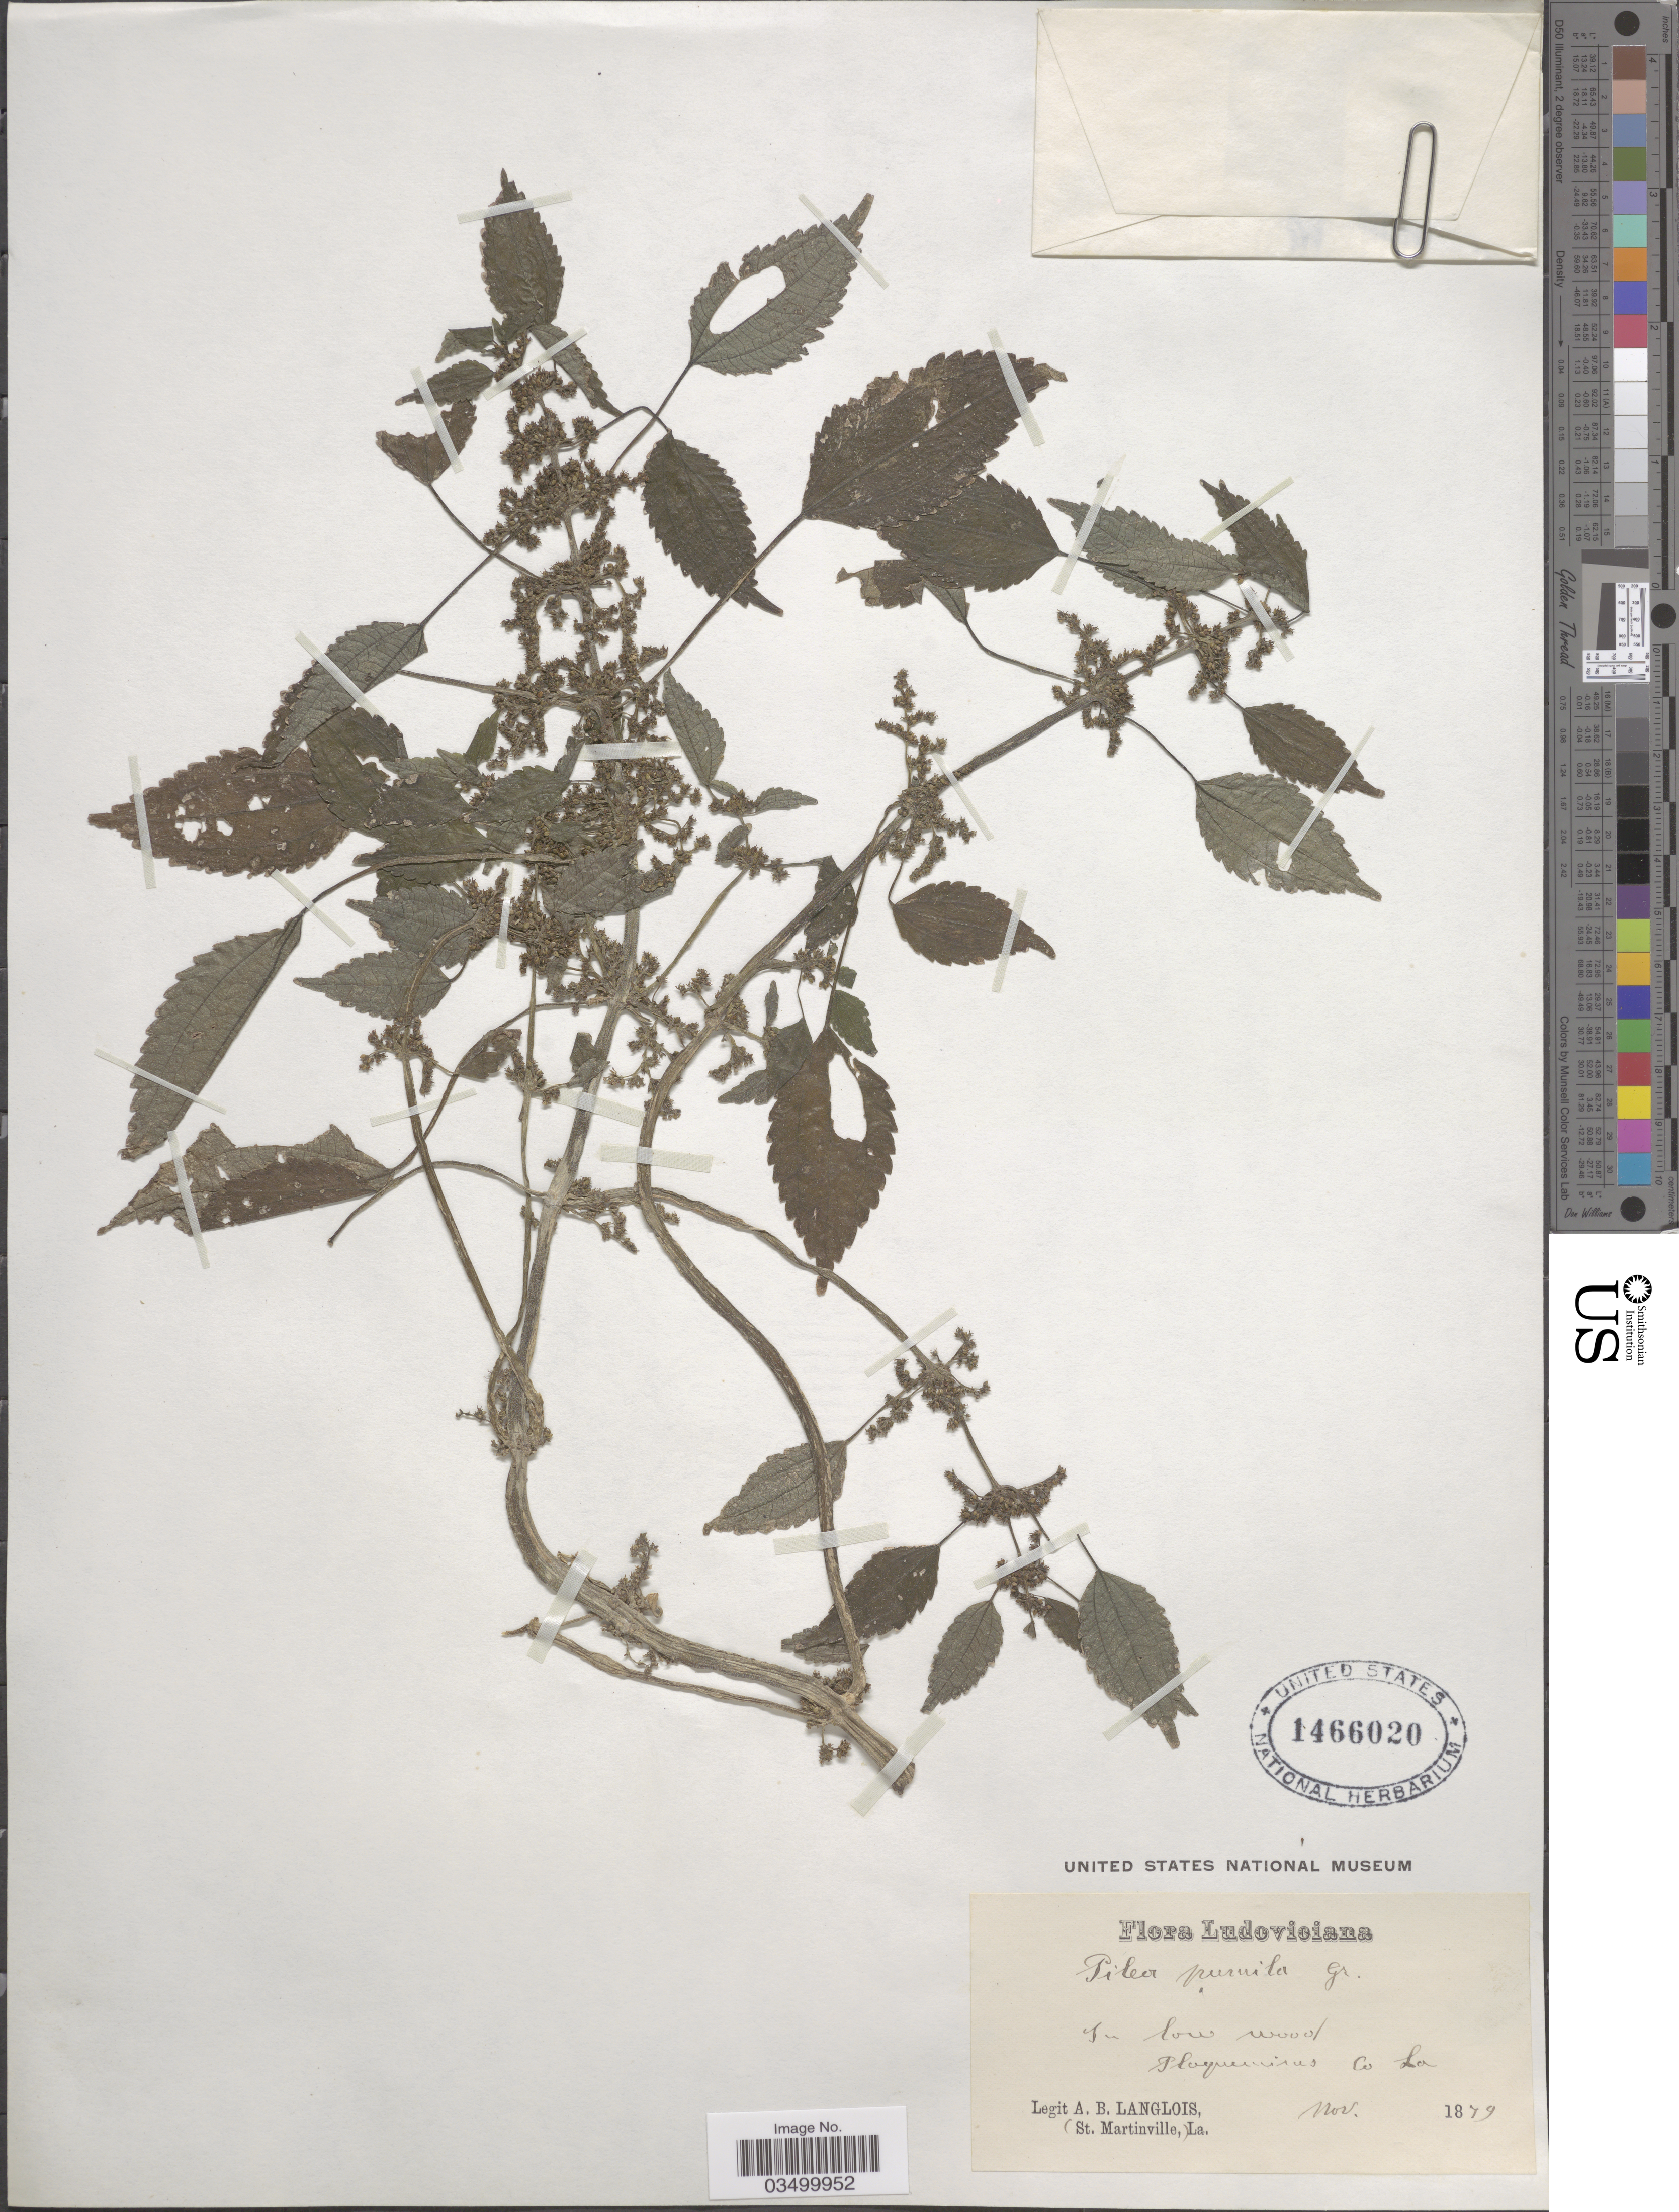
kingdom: Plantae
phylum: Tracheophyta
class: Magnoliopsida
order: Rosales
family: Urticaceae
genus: Pilea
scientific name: Pilea pumila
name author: (L.) A. Gray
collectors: A. Langlois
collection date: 1879-11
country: United States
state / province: Louisiana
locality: Ludoviciana. Plaquemines Co.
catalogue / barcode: US 1466020